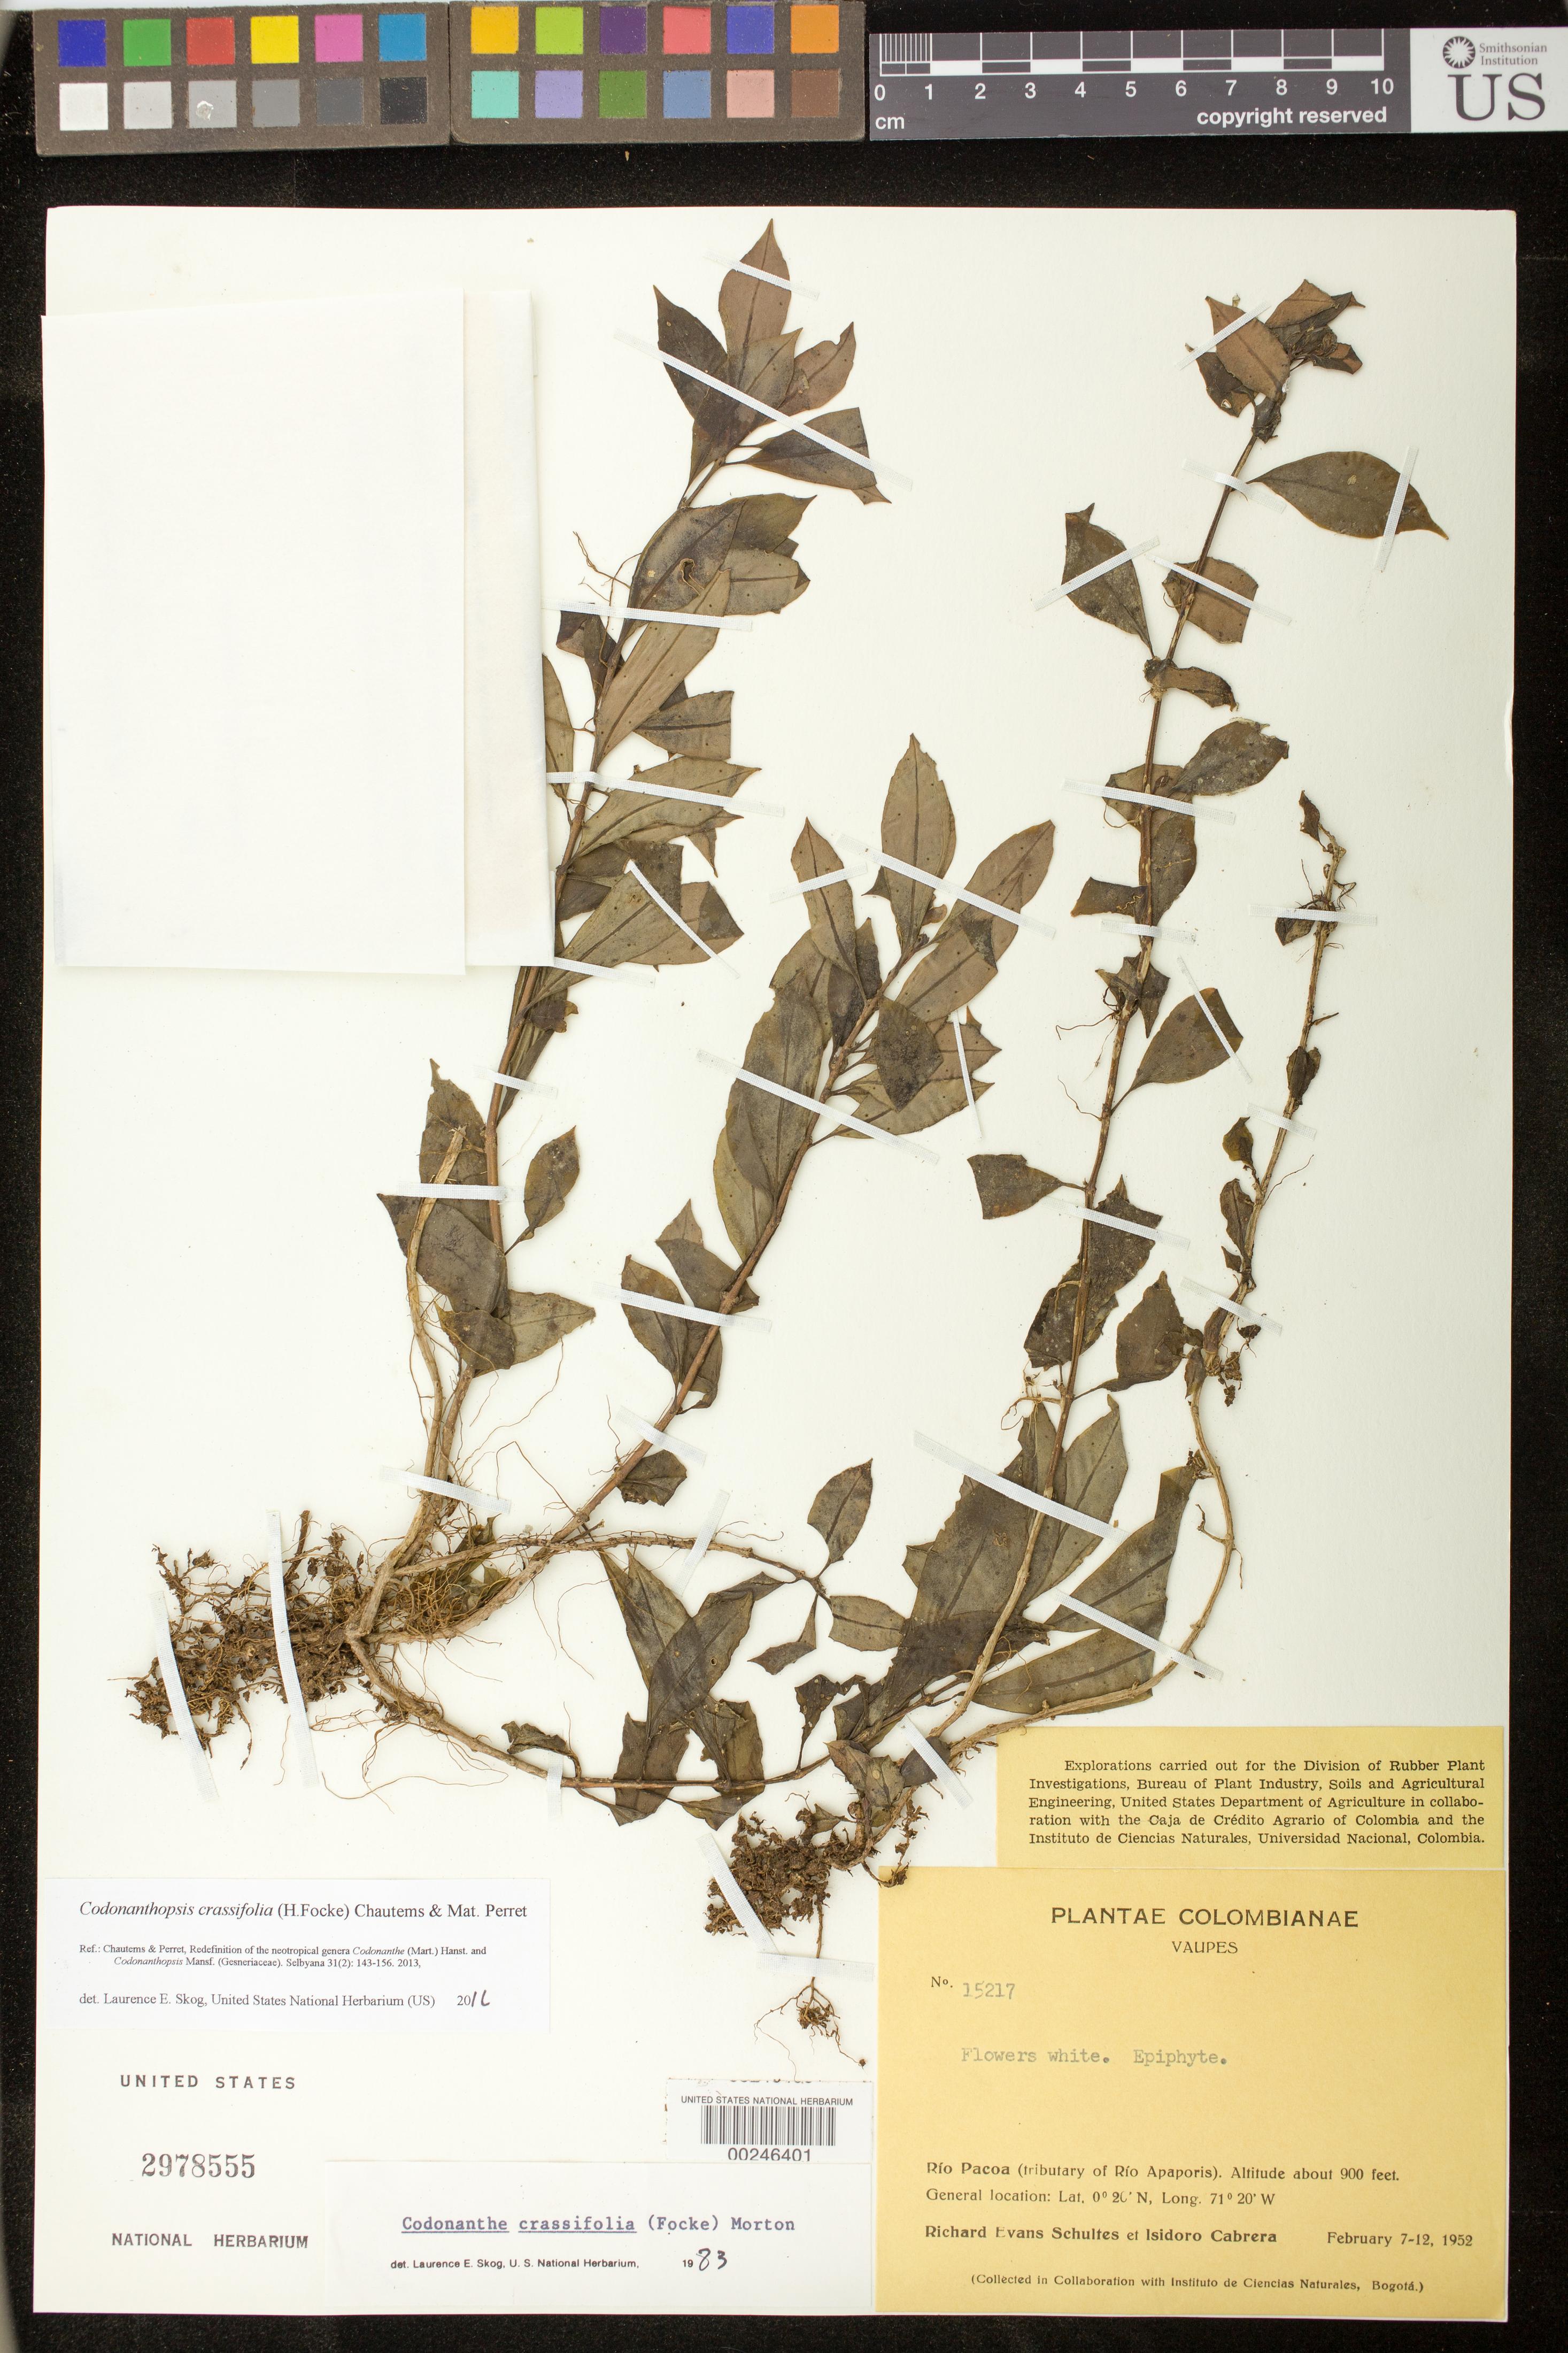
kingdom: Plantae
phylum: Tracheophyta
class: Magnoliopsida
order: Lamiales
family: Gesneriaceae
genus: Codonanthopsis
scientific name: Codonanthopsis crassifolia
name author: (H. Focke) Chautems & Mat.Perret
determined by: Skog, Laurence E.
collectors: R. E. Schultes & I. Cabrera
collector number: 15217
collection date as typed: Feb 1952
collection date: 1952-02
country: Colombia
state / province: Vaupés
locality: Rio Pacoa (tributary of Rio Apaporis)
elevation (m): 274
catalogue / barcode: US 2978555